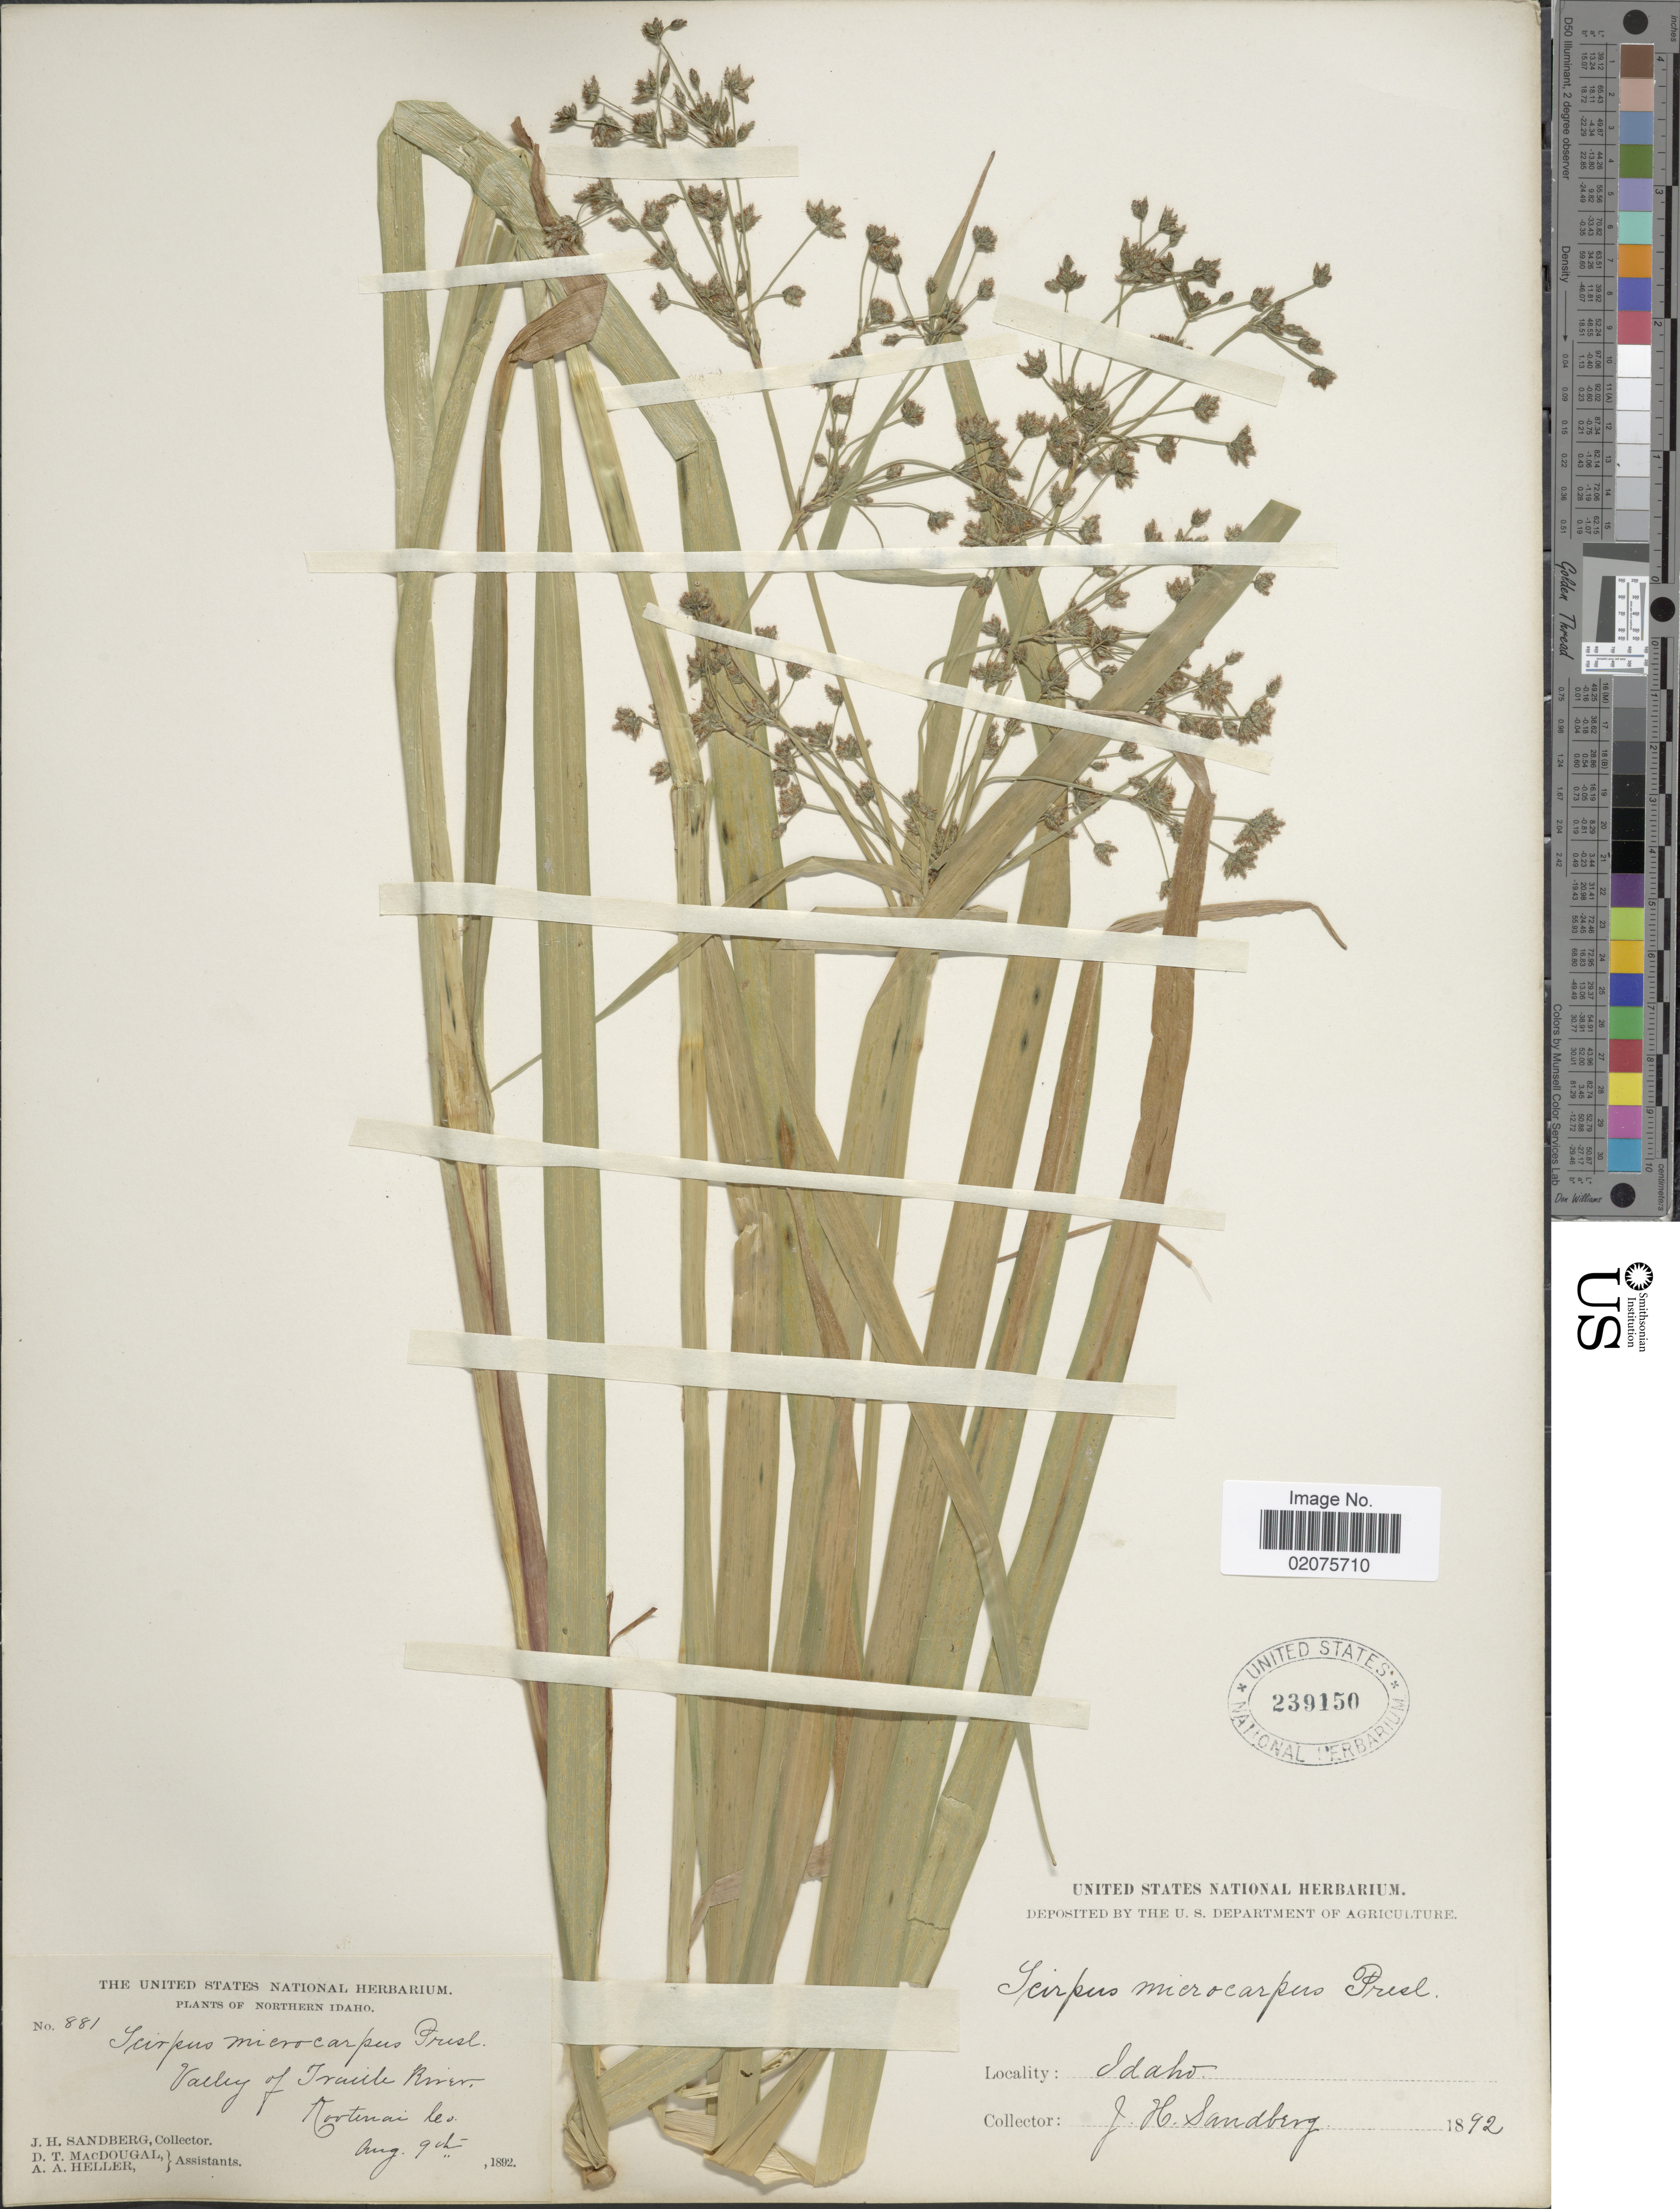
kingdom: Plantae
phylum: Tracheophyta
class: Liliopsida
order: Poales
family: Cyperaceae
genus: Scirpus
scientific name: Scirpus microcarpus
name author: J. Presl & C. Presl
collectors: J. H. Sandberg, D. T. MacDougal & A. A. Heller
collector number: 881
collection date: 1892-08-09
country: United States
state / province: Idaho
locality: Northern Idaho. Valley of Traille River, Kootenai Co.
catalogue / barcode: US 239150